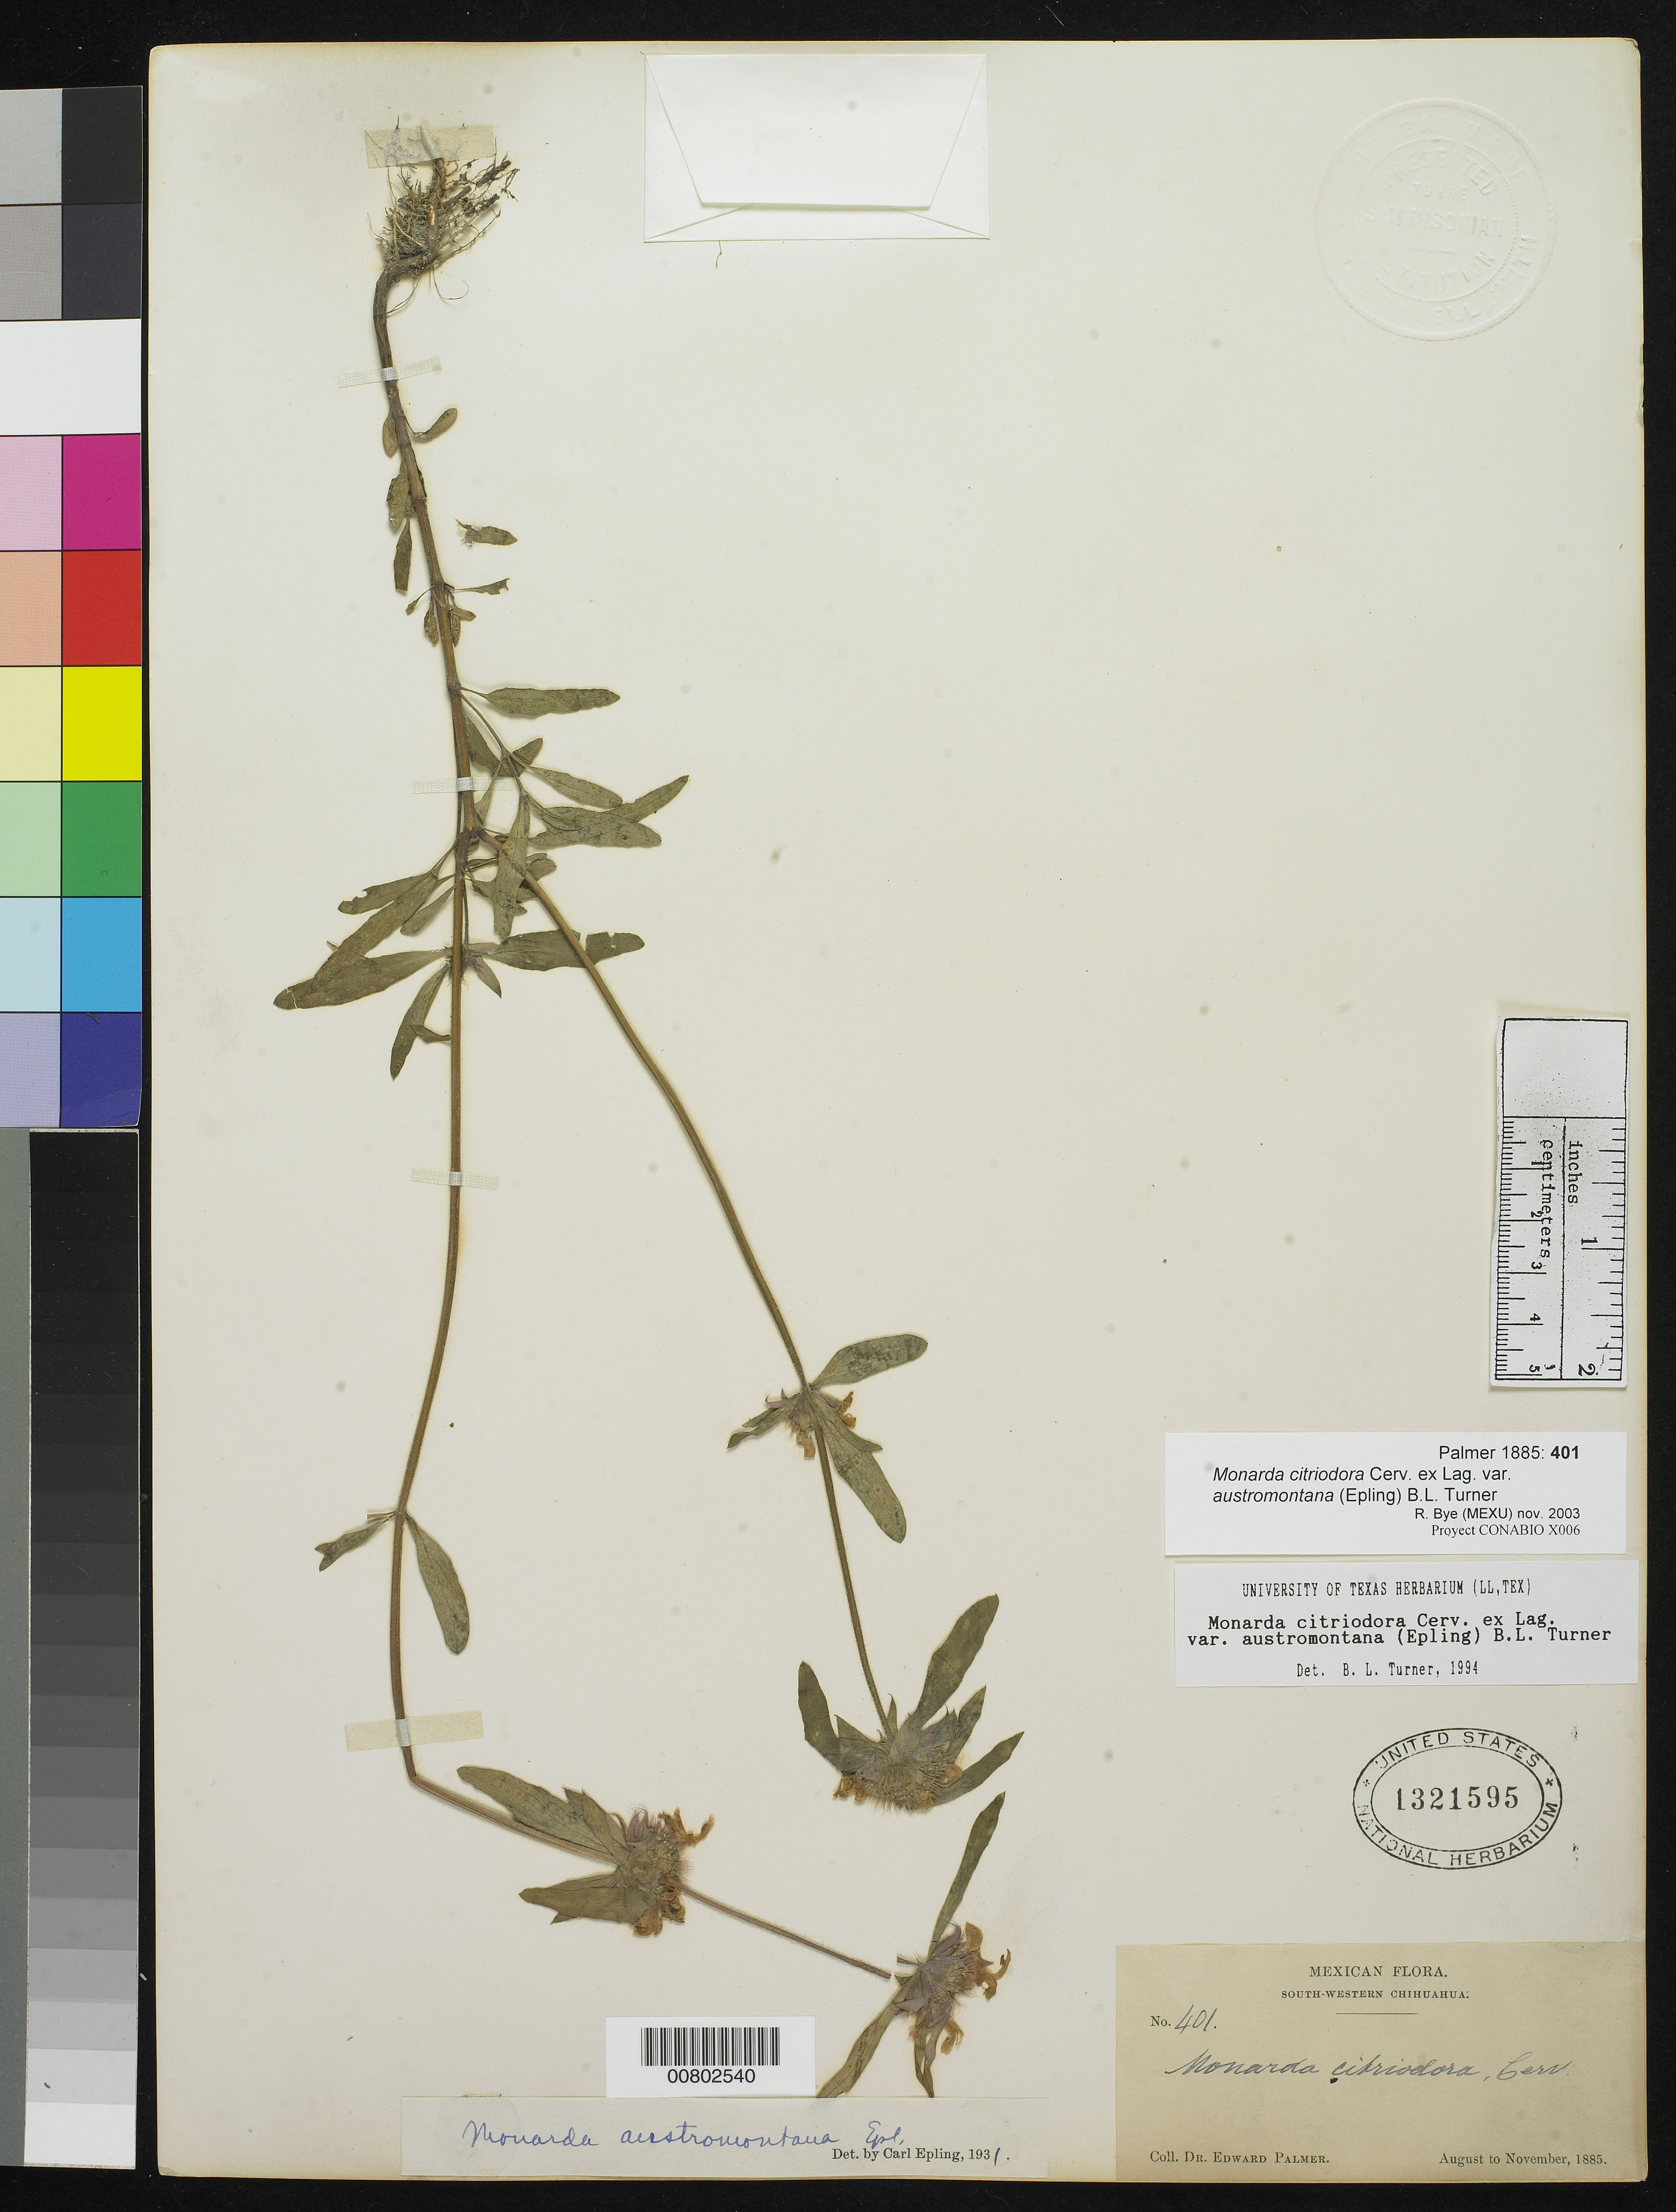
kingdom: Plantae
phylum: Tracheophyta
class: Magnoliopsida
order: Lamiales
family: Lamiaceae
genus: Monarda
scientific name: Monarda citriodora var. austromontana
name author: (Epling) B.L. Turner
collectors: E. Palmer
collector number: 401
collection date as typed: Aug 1885 to -- Nov 1885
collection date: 1885-08/1885-11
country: Mexico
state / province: Chihuahua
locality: SW Chihuahua.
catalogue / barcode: US 1321595